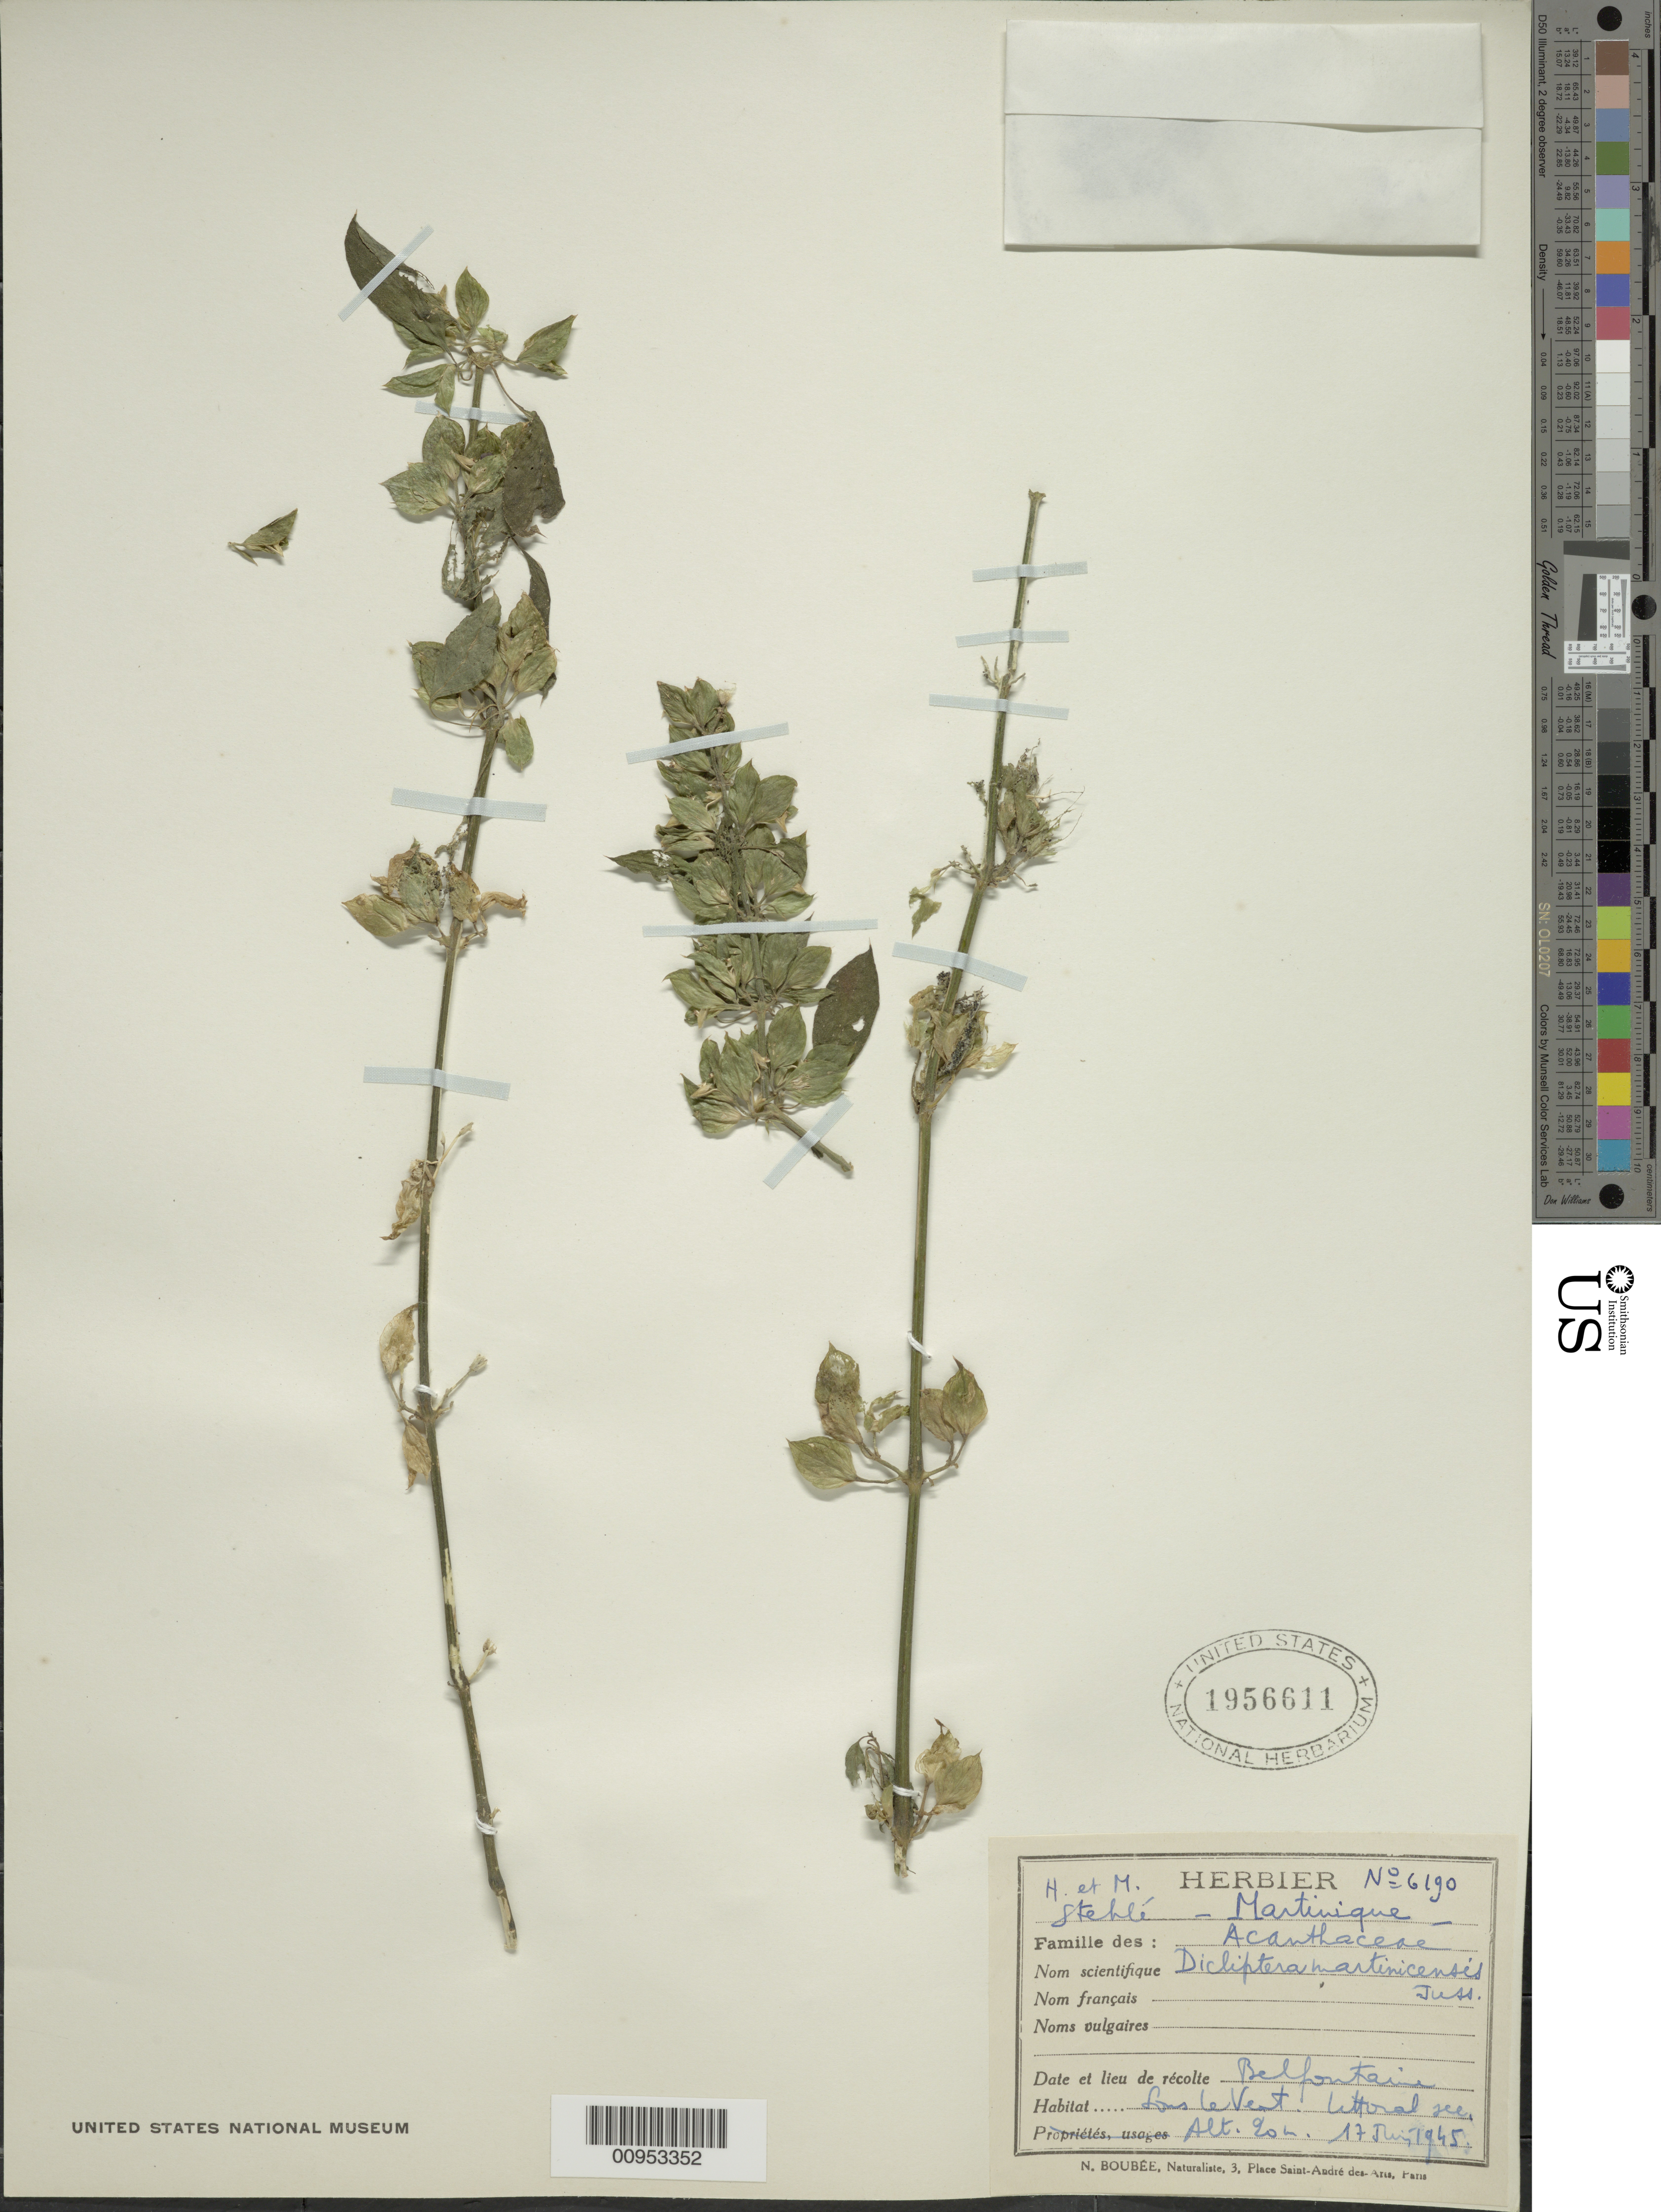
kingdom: Plantae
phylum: Tracheophyta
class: Magnoliopsida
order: Lamiales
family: Acanthaceae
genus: Dicliptera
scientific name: Dicliptera martinicensis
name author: (Jacq.) Juss.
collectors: H. Stehlé & M. Stehlé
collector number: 6190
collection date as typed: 17 Jun 1945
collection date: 1945-06-17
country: Martinique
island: Martinique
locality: Belfontaire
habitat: Sous le vent, littoral sec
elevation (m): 20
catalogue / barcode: US 1956611